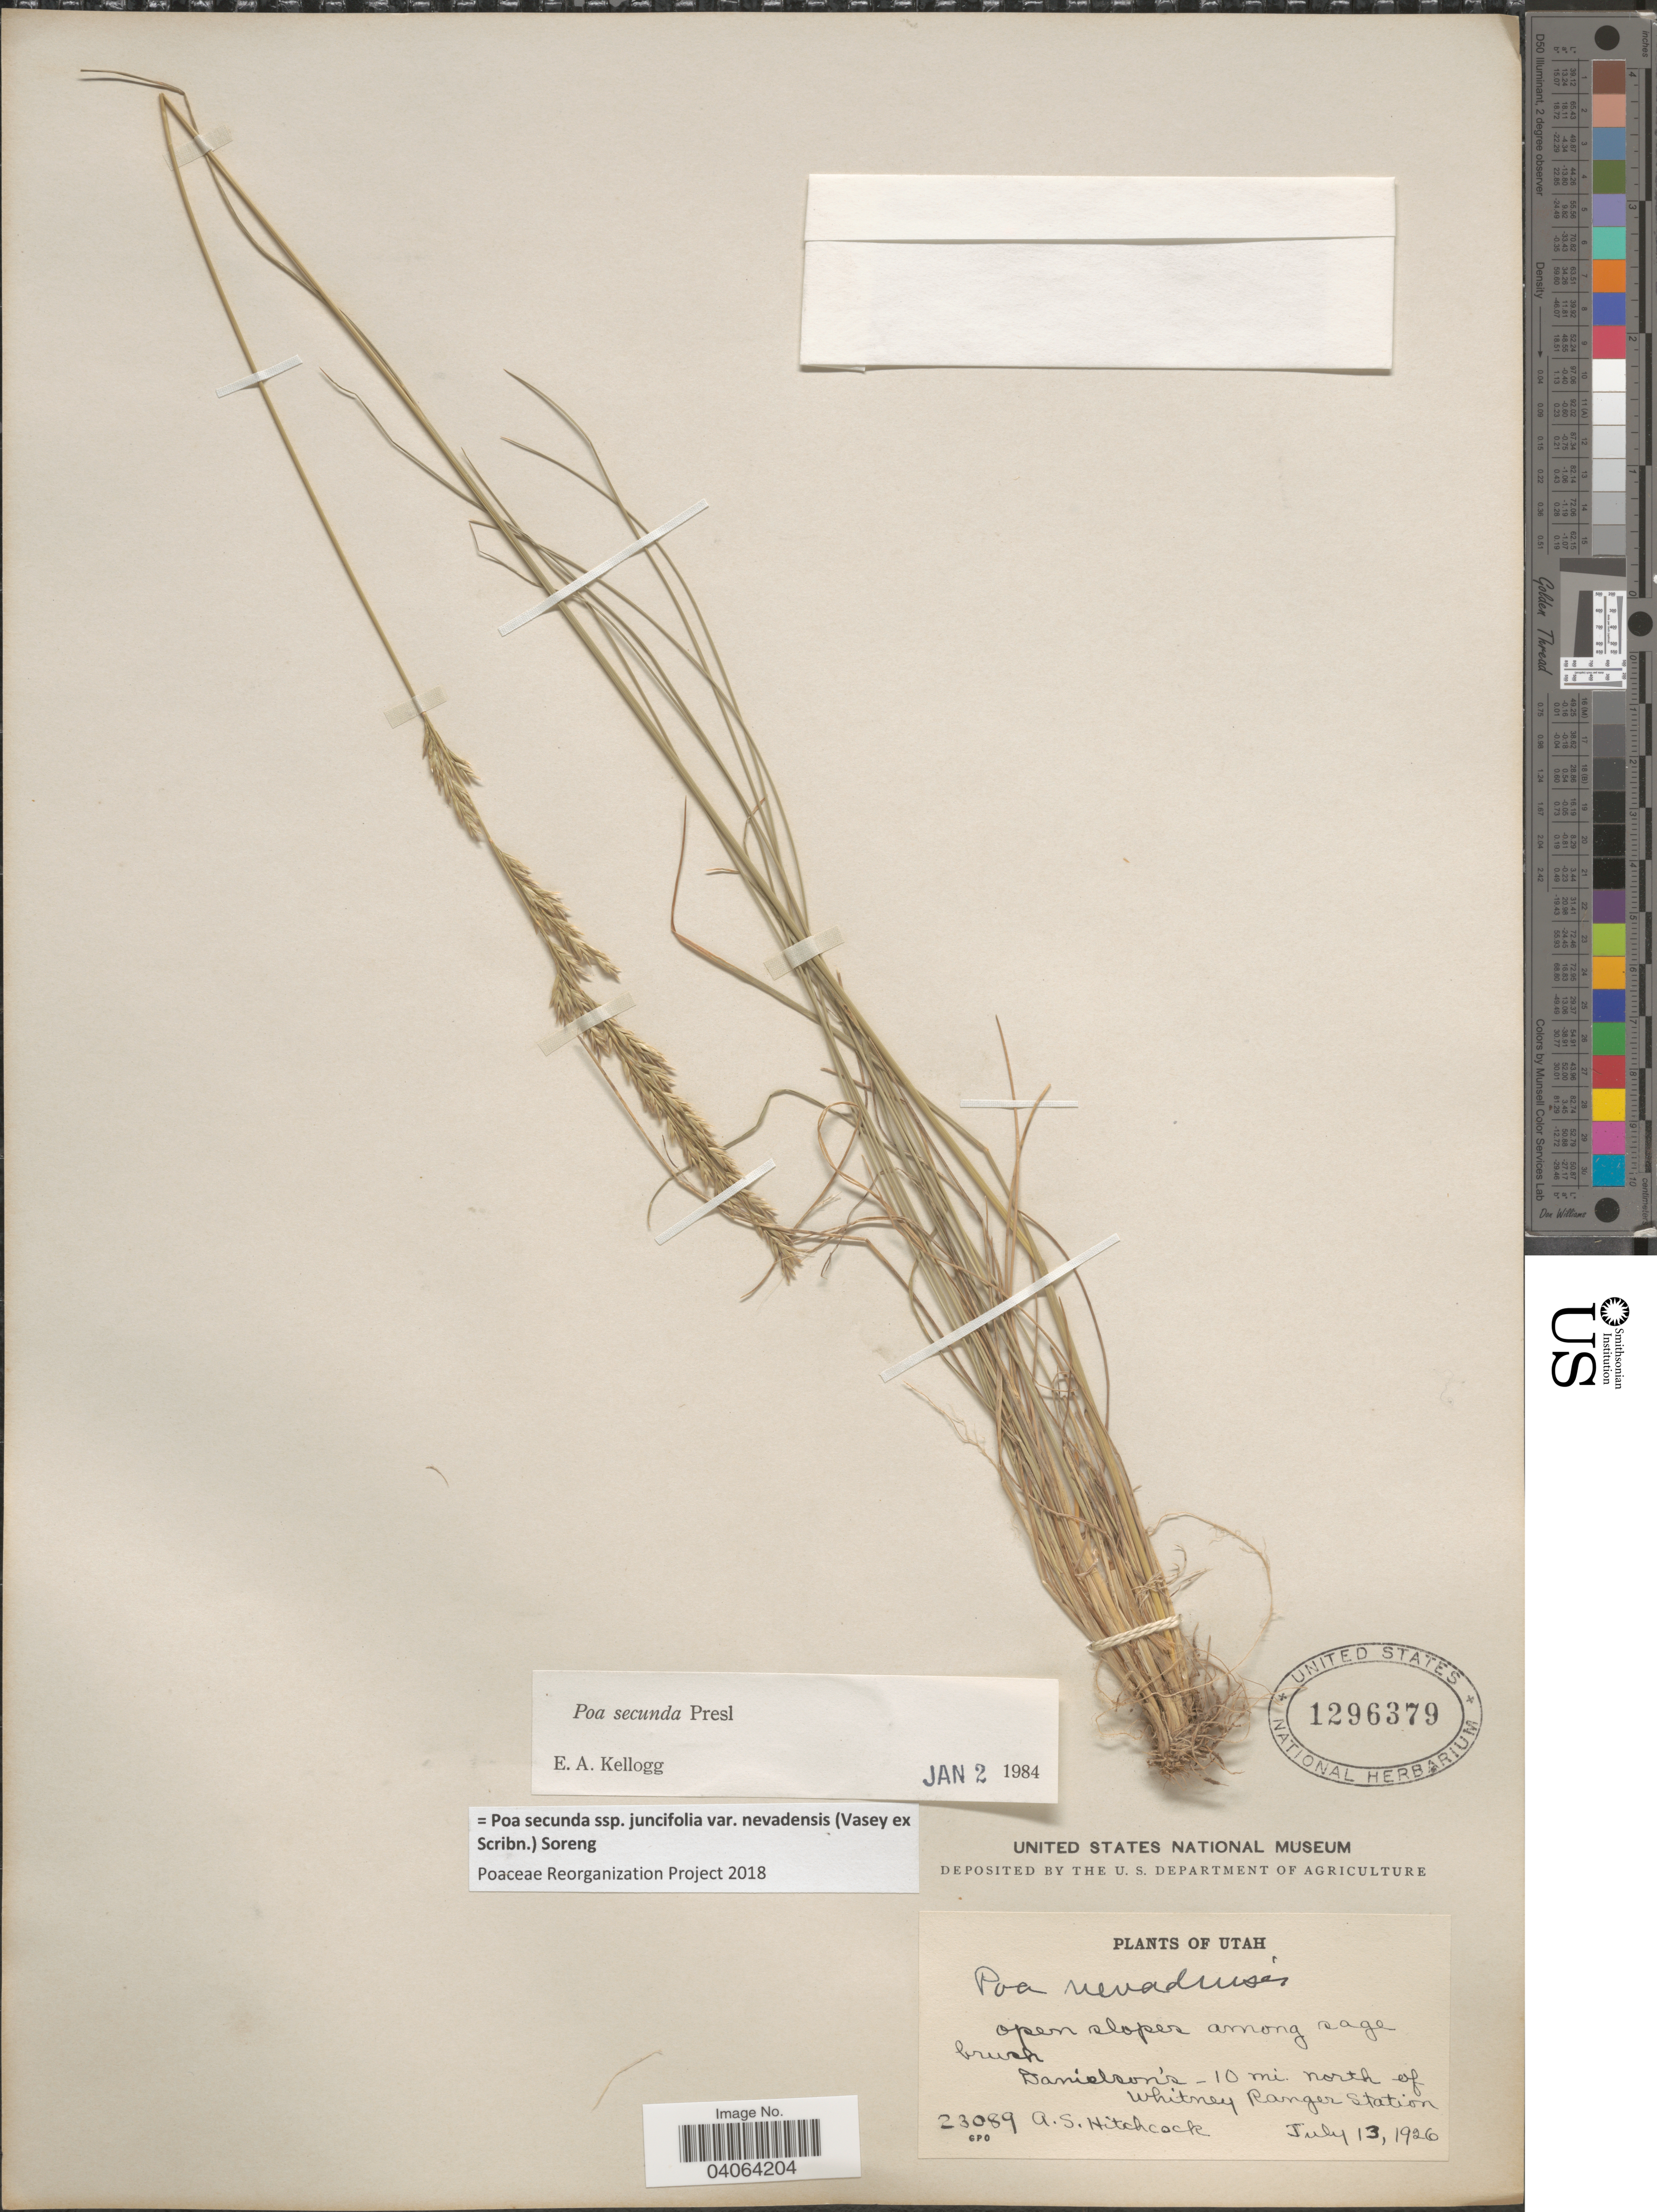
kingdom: Plantae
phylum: Tracheophyta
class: Liliopsida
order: Poales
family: Poaceae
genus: Poa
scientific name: Poa secunda subsp. juncifolia var. nevadensis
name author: (Vasey ex Scribn.) Soreng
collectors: A. S. Hitchcock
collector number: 23089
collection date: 1926-07-13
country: United States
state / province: Utah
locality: Danielson's - 10 mi. north of Whitney Ranger Station.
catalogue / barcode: US 1296379